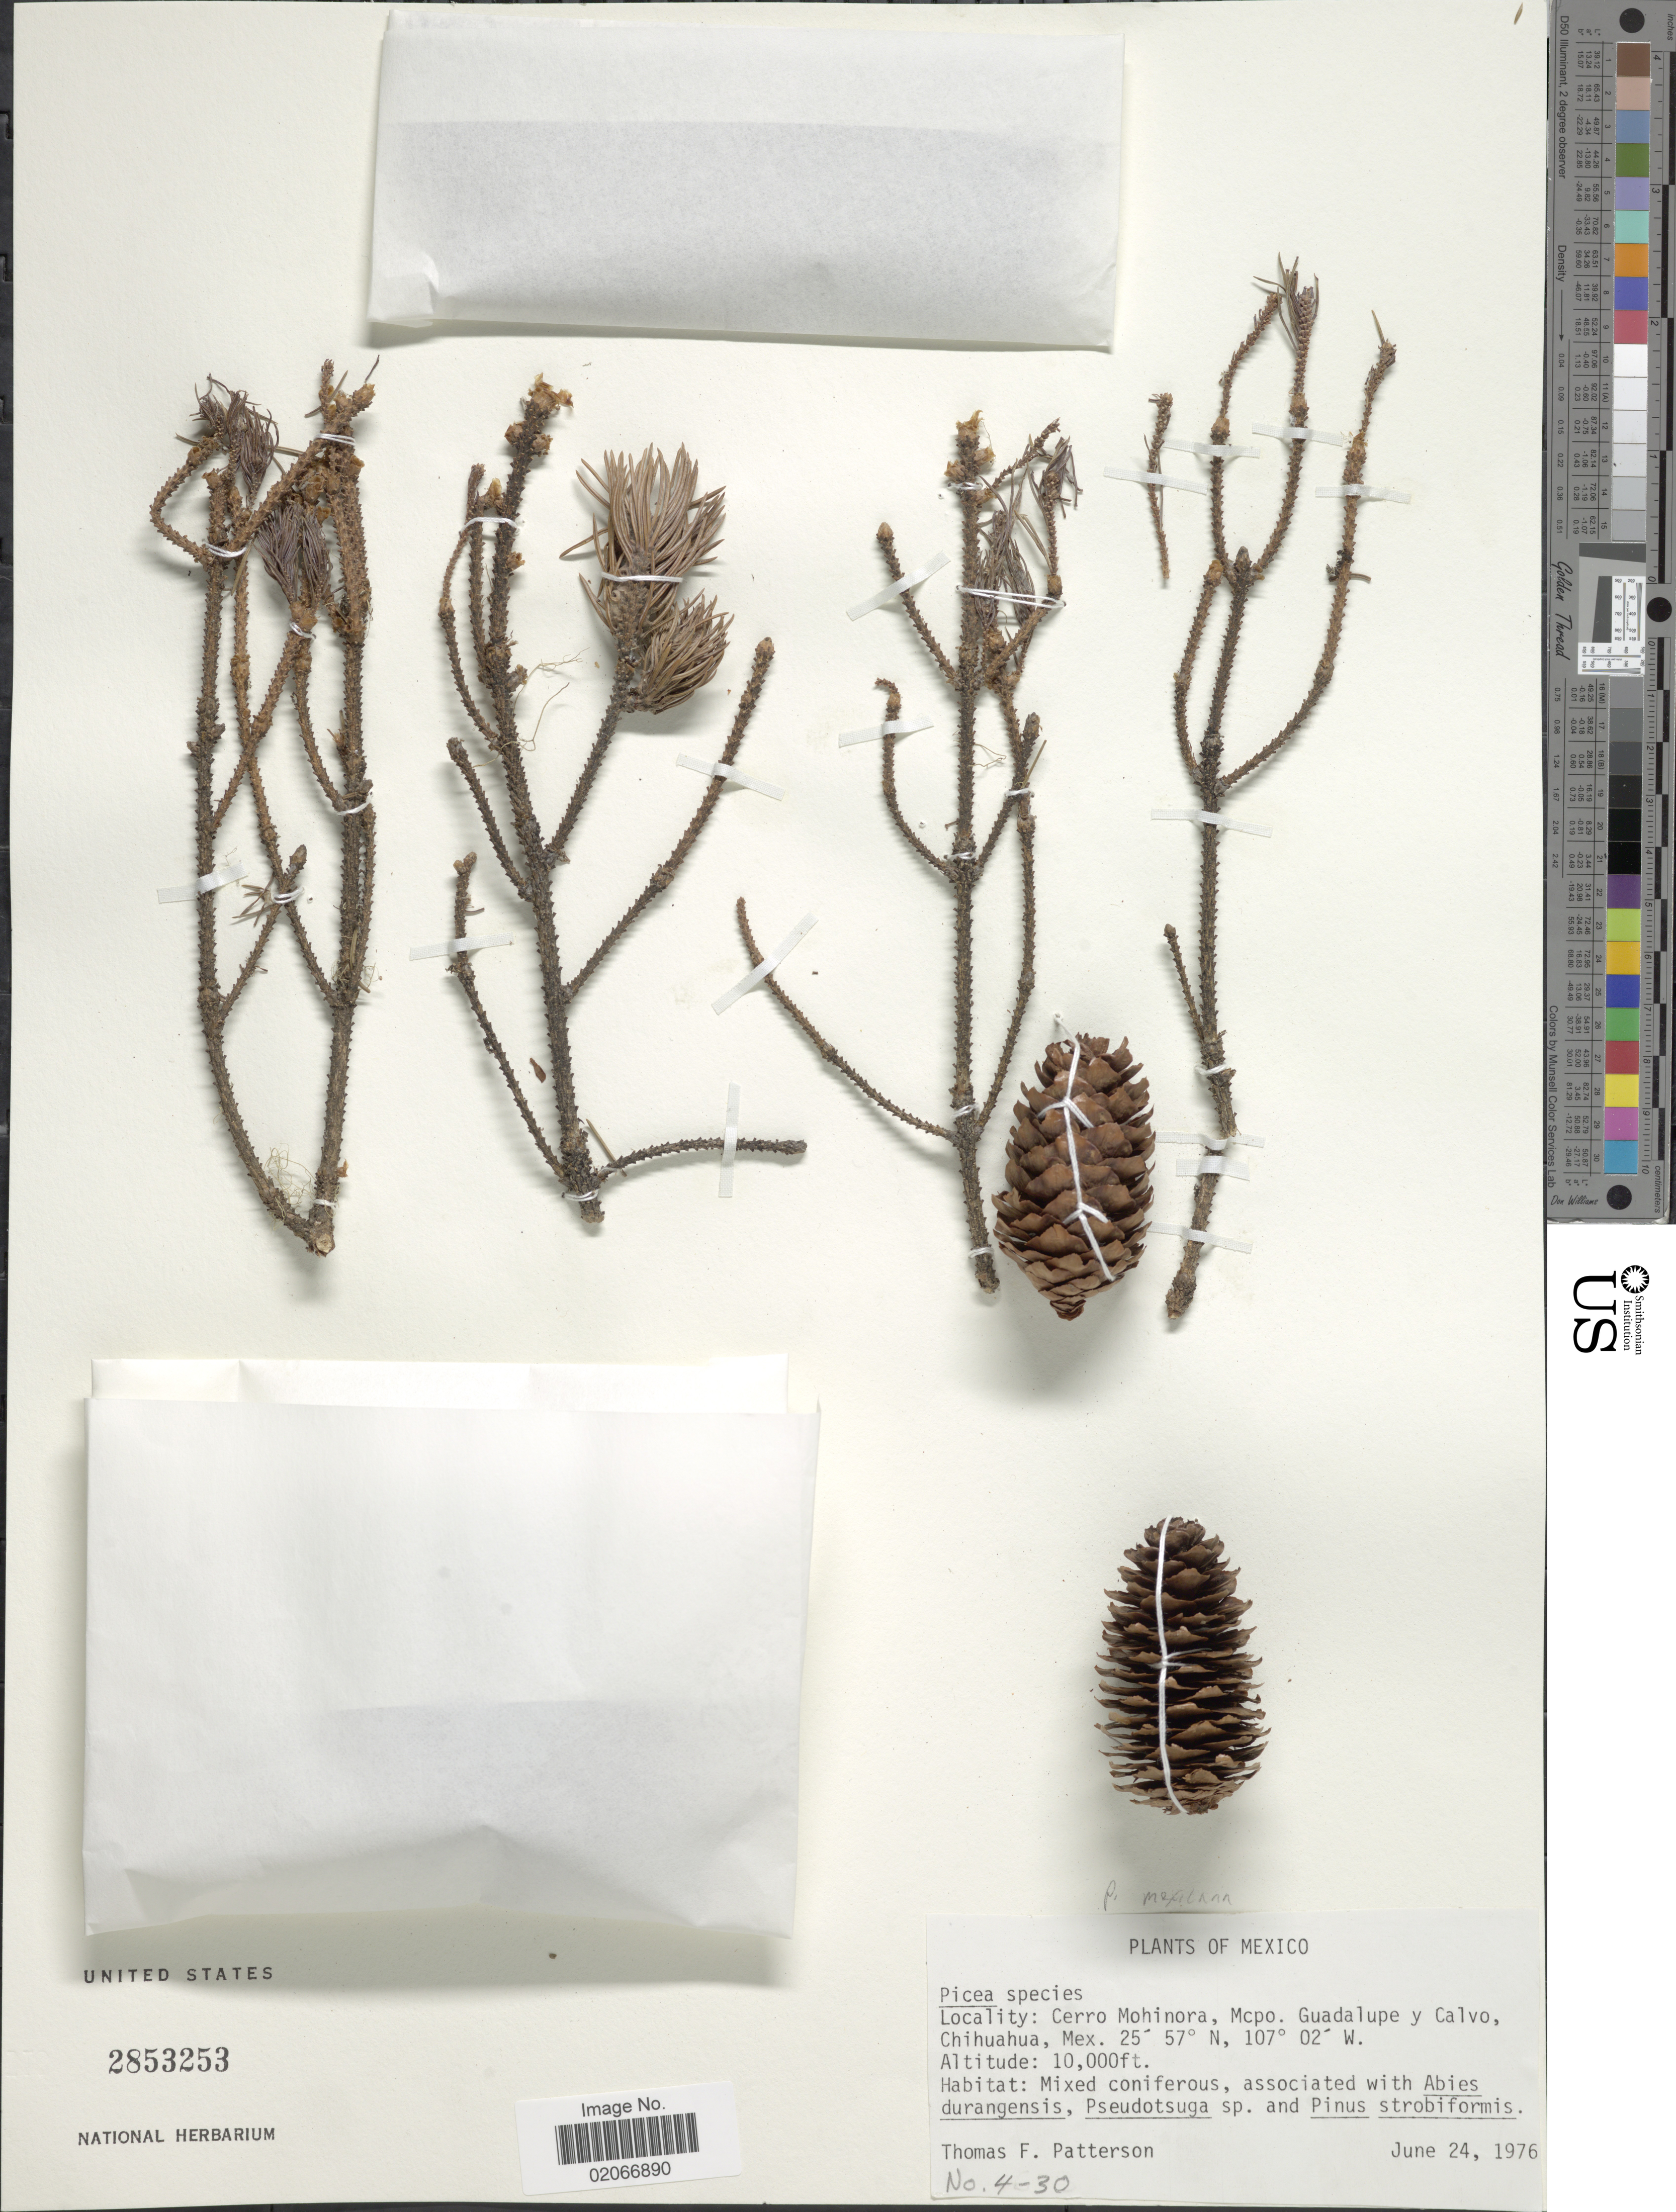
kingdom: Plantae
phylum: Tracheophyta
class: Pinopsida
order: Pinales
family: Pinaceae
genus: Picea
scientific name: Picea sp.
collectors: T. Patterson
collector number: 4-30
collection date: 1976-06-24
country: Mexico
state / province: Chihuahua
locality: Cerro Mohinora, Mcpo. Guadalupe y Calvo, Chihuahua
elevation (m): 3048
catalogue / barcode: US 2853253